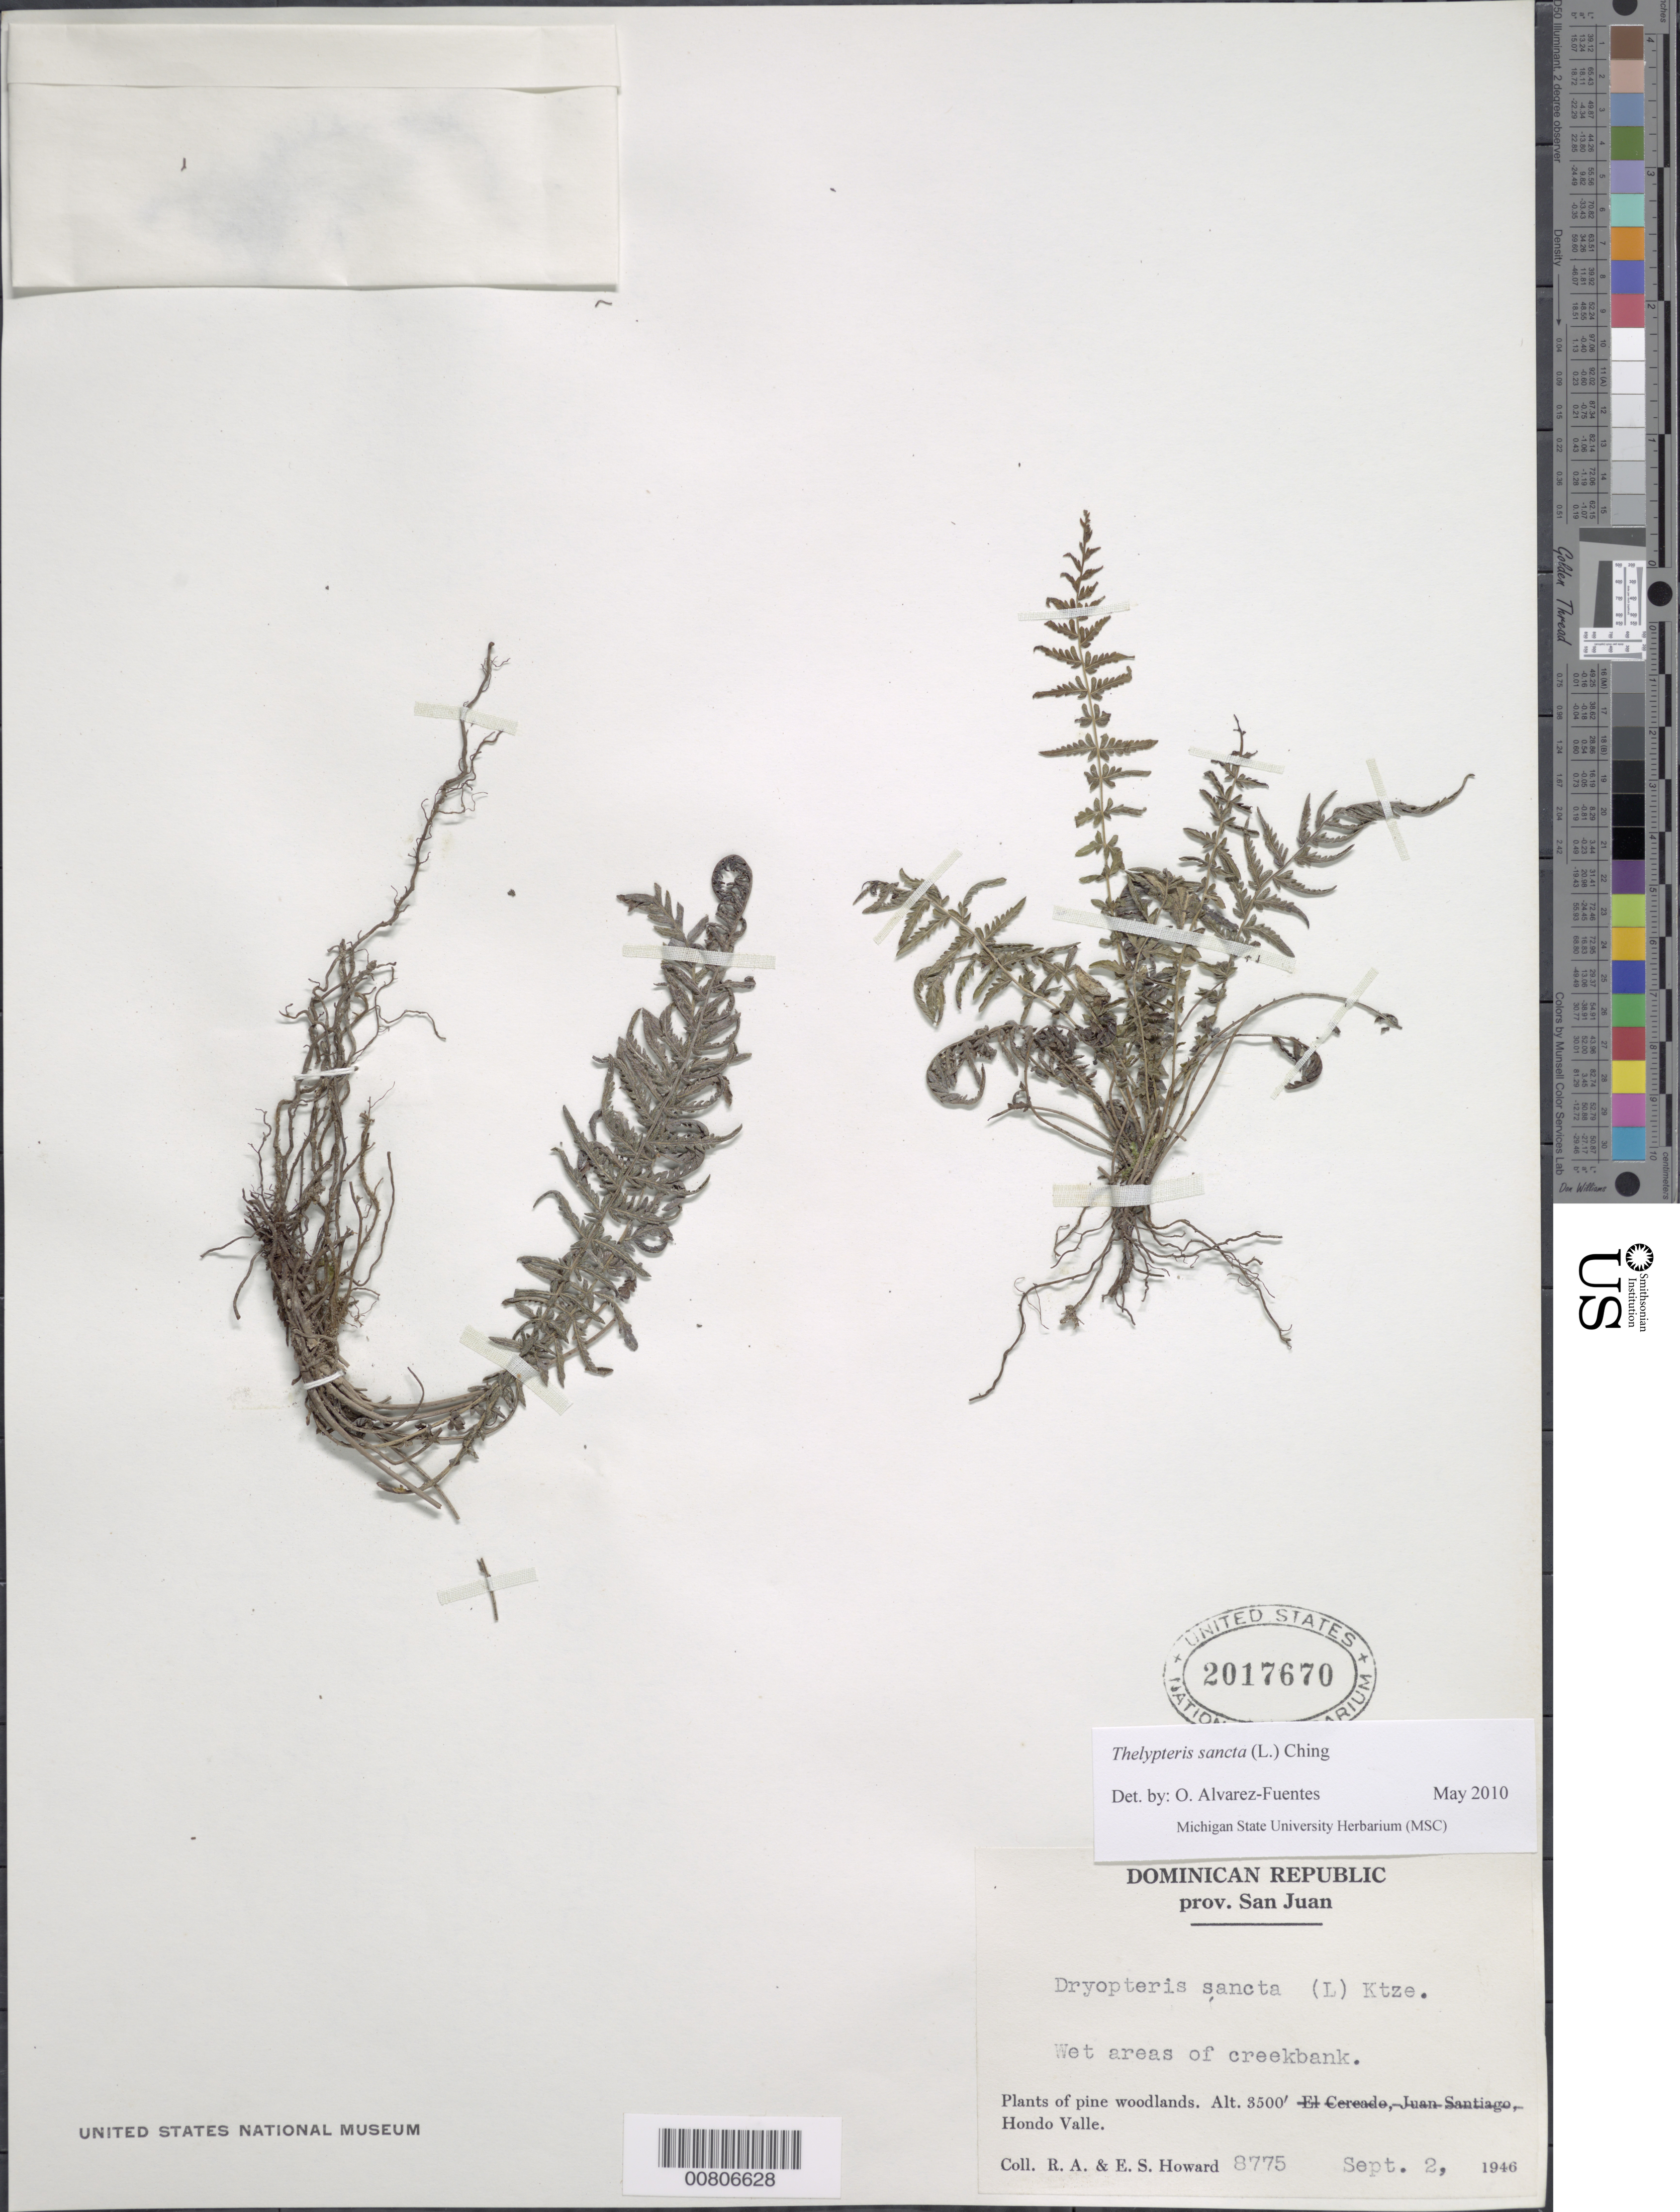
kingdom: Plantae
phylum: Tracheophyta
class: Polypodiopsida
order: Polypodiales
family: Thelypteridaceae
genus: Amauropelta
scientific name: Amauropelta sancta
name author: (L.) Pic. Serm.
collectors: R. A. Howard & E. S. Howard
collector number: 8775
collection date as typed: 02 Sep 1946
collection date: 1946-09-02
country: Dominican Republic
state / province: San Juan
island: Hispaniola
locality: Hondo Valle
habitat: Pine woodlands, wet areas of creekbank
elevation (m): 1067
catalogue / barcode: US 2017670